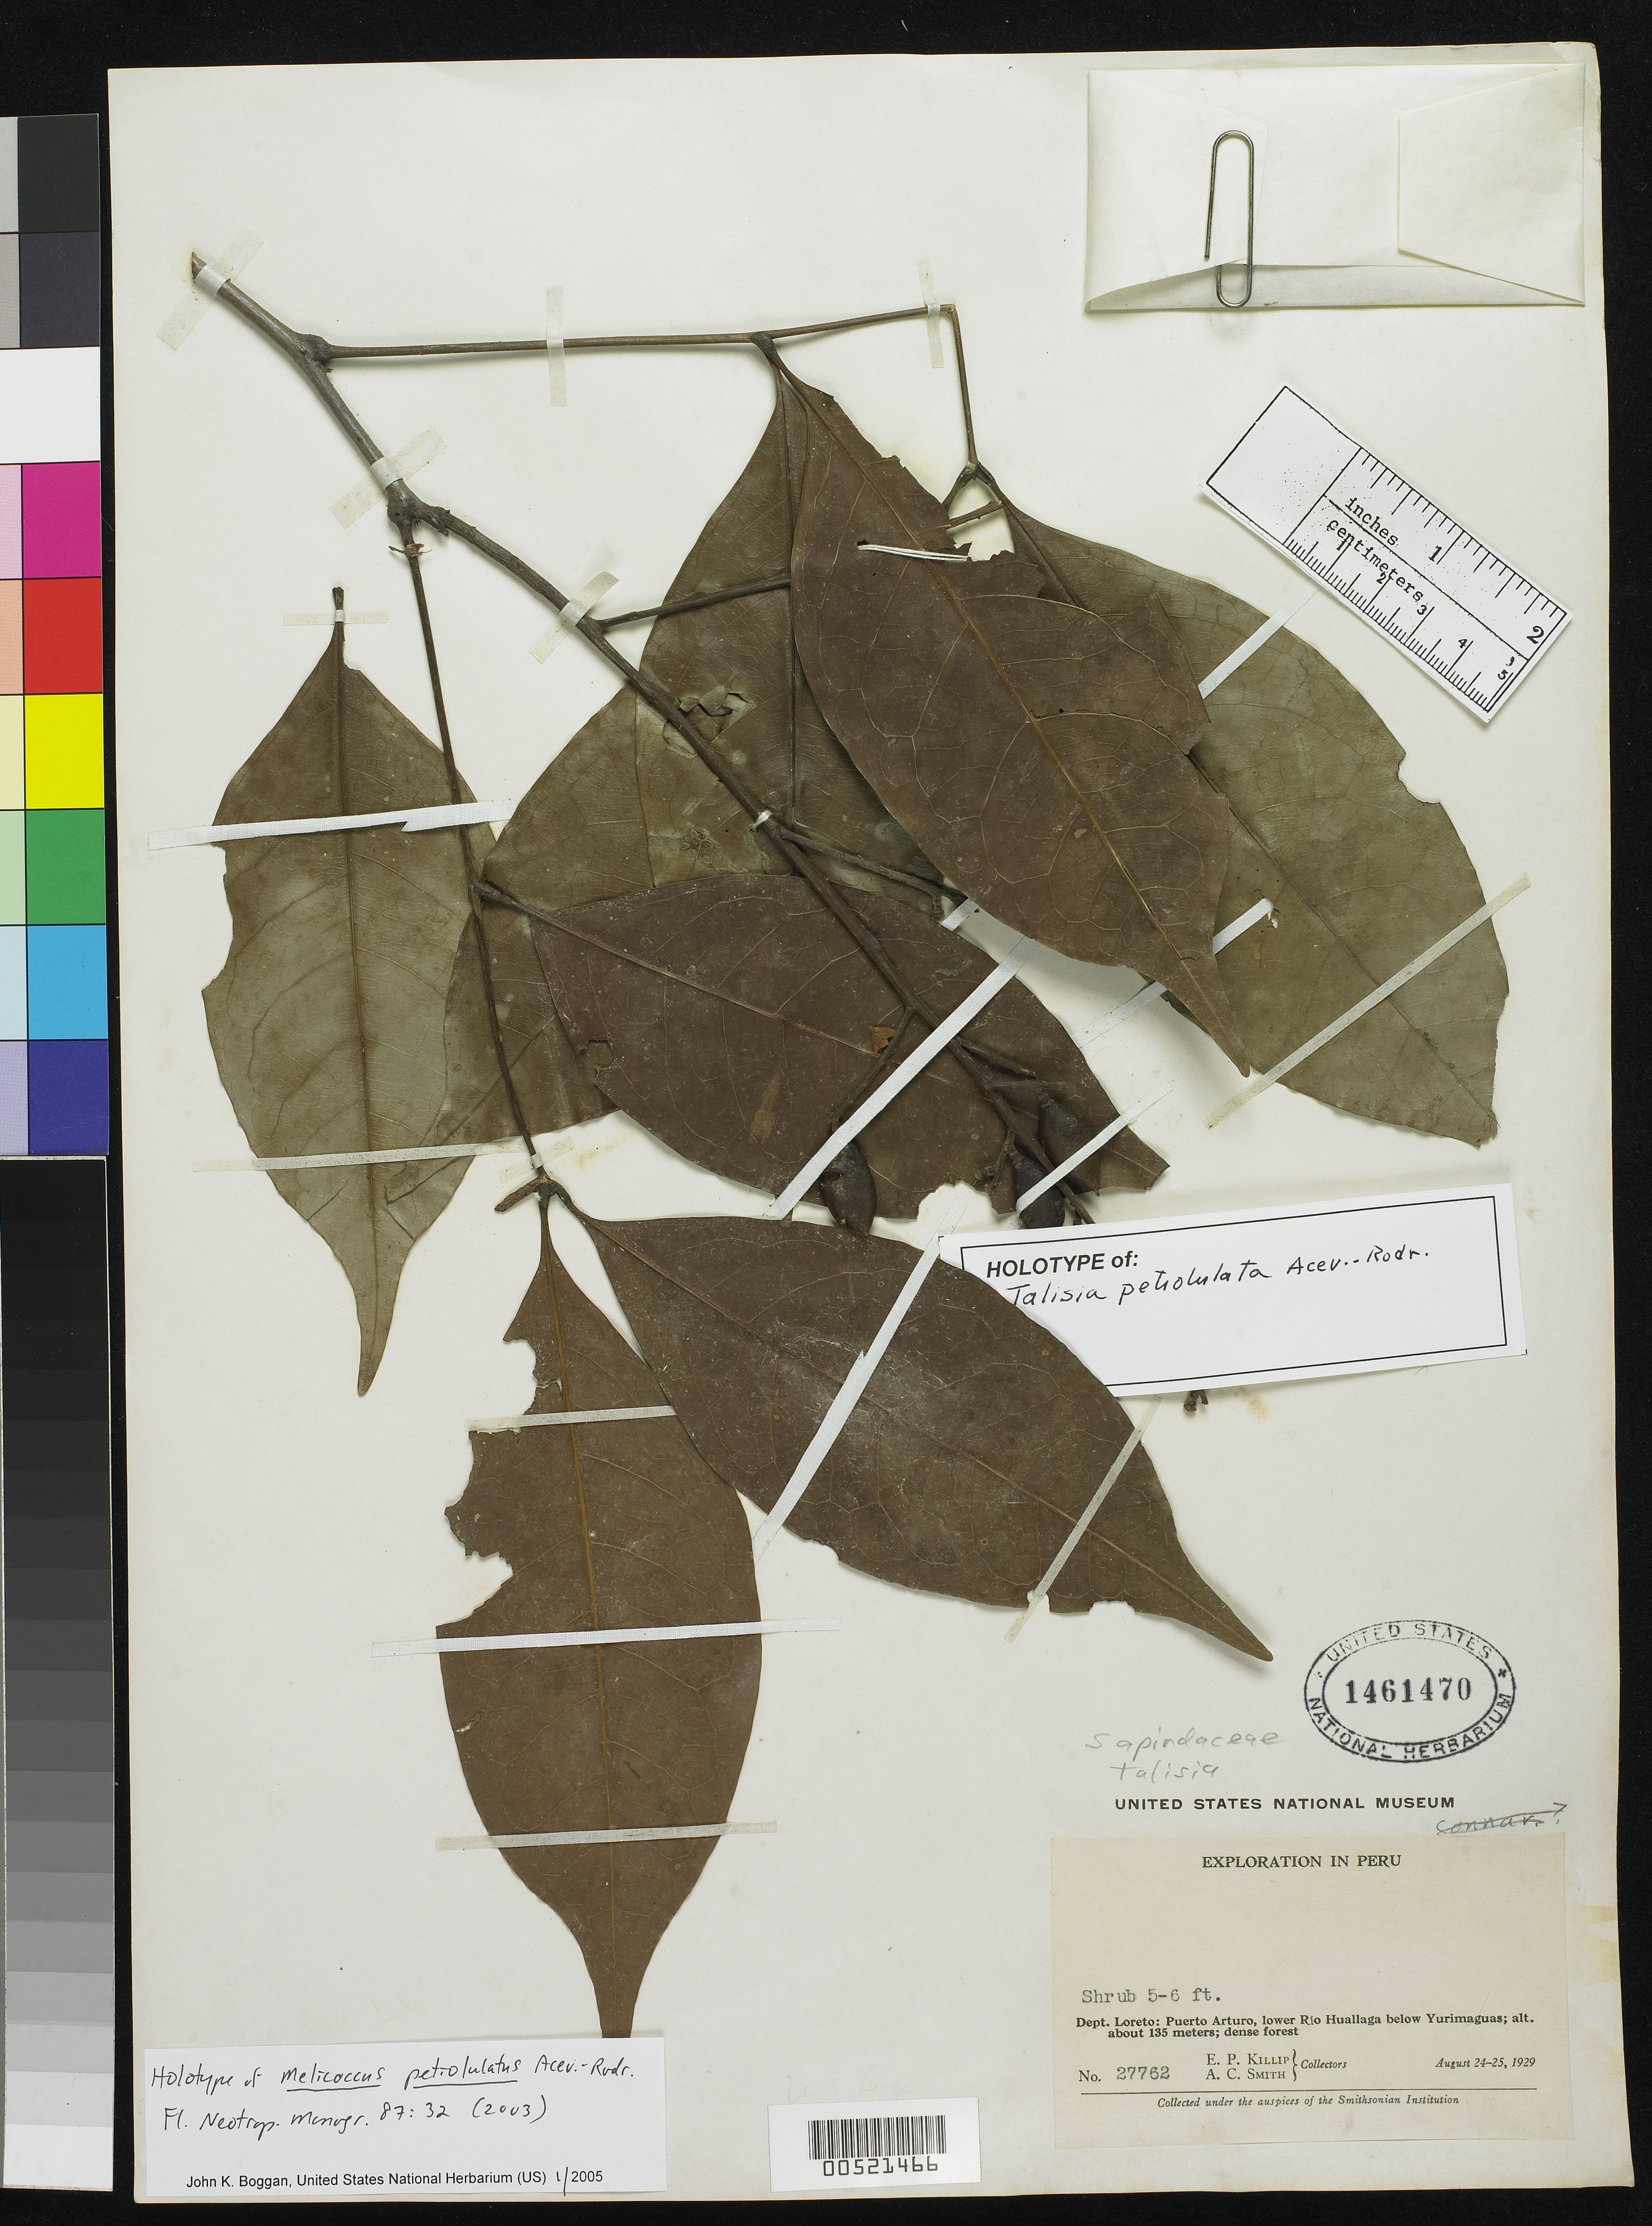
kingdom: Plantae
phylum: Tracheophyta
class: Magnoliopsida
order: Sapindales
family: Sapindaceae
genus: Melicoccus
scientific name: Melicoccus petiolulatus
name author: Acev.-Rodr.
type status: Holotype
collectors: E. P. Killip & A. C. Smith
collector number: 27762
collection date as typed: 24 Aug 1929 to 25 Aug 1929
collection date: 1929-08-24/1929-08-25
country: Peru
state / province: Loreto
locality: Dept. Loreto: Puerto Arturo, lower Rio Huallaga below Yurimaguas.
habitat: Dense forest.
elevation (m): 135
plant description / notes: Originally annotated as holotype of Talisia petiolulata Acev.-Rodr. (name not published).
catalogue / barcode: US 1461470